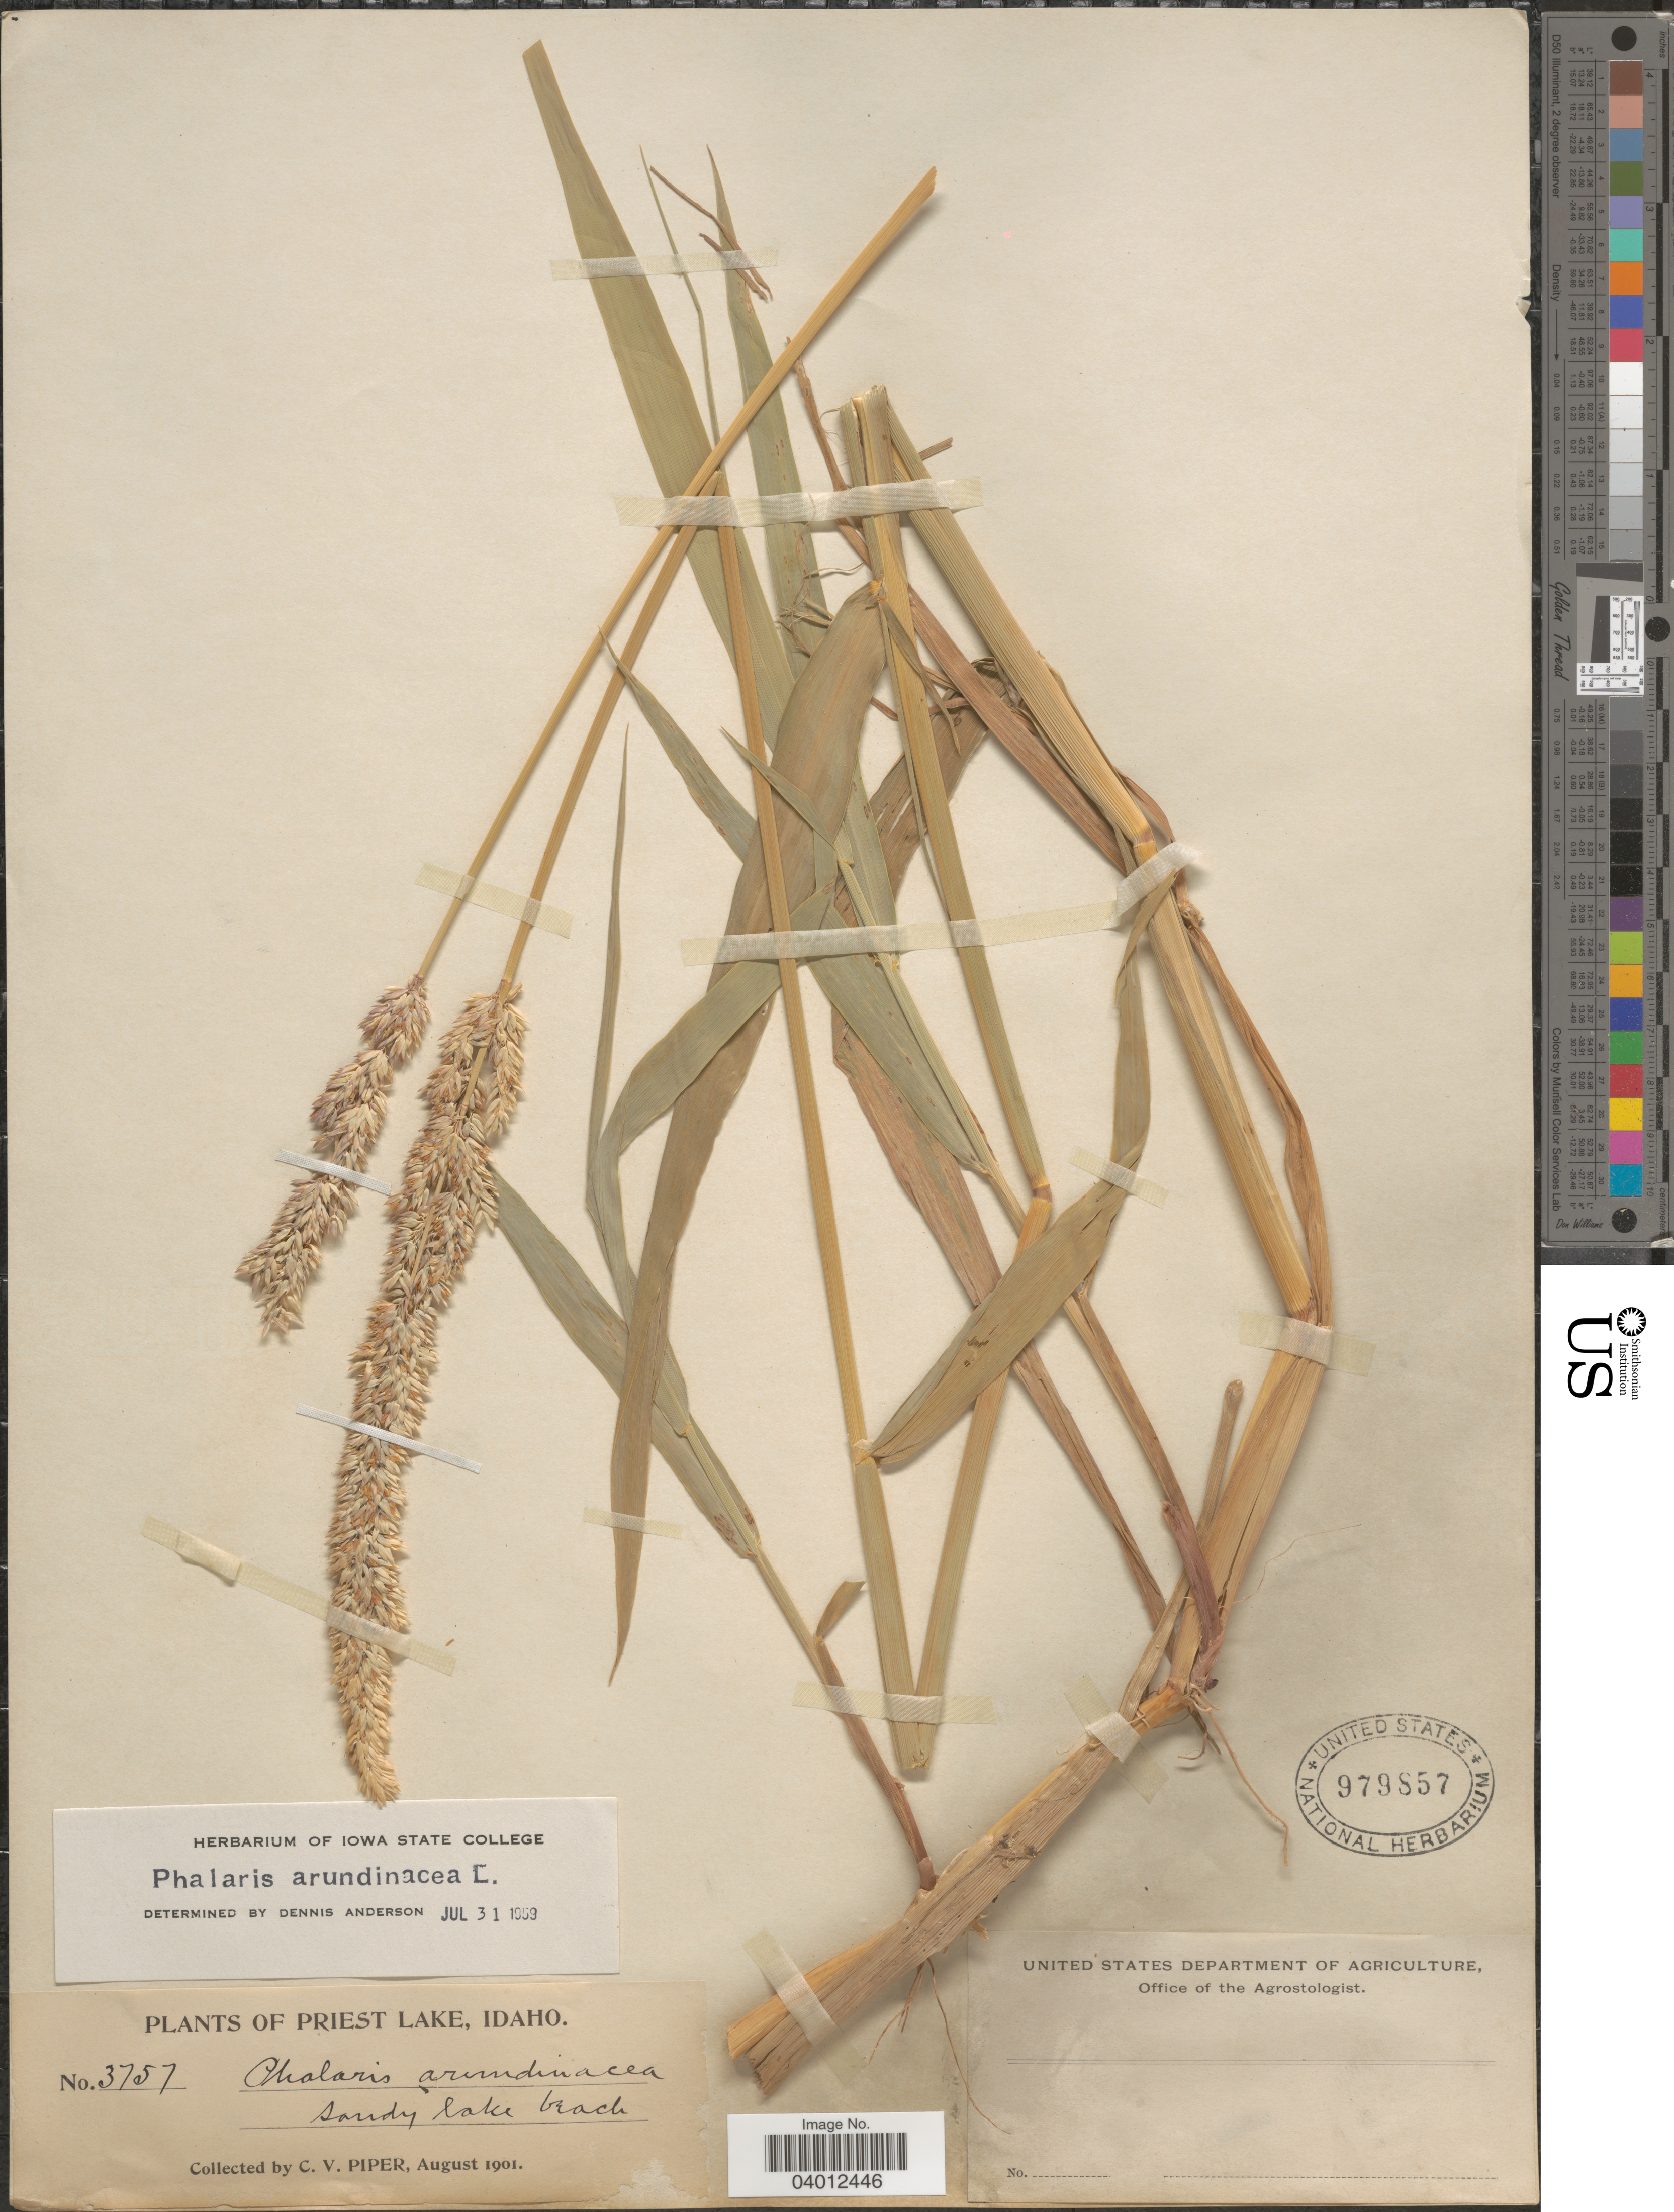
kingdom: Plantae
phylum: Tracheophyta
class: Liliopsida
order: Poales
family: Poaceae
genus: Phalaris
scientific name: Phalaris arundinacea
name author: L.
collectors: C. V. Piper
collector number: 3757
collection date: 1901-08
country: United States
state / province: Idaho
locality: Priest Lake.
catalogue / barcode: US 979857